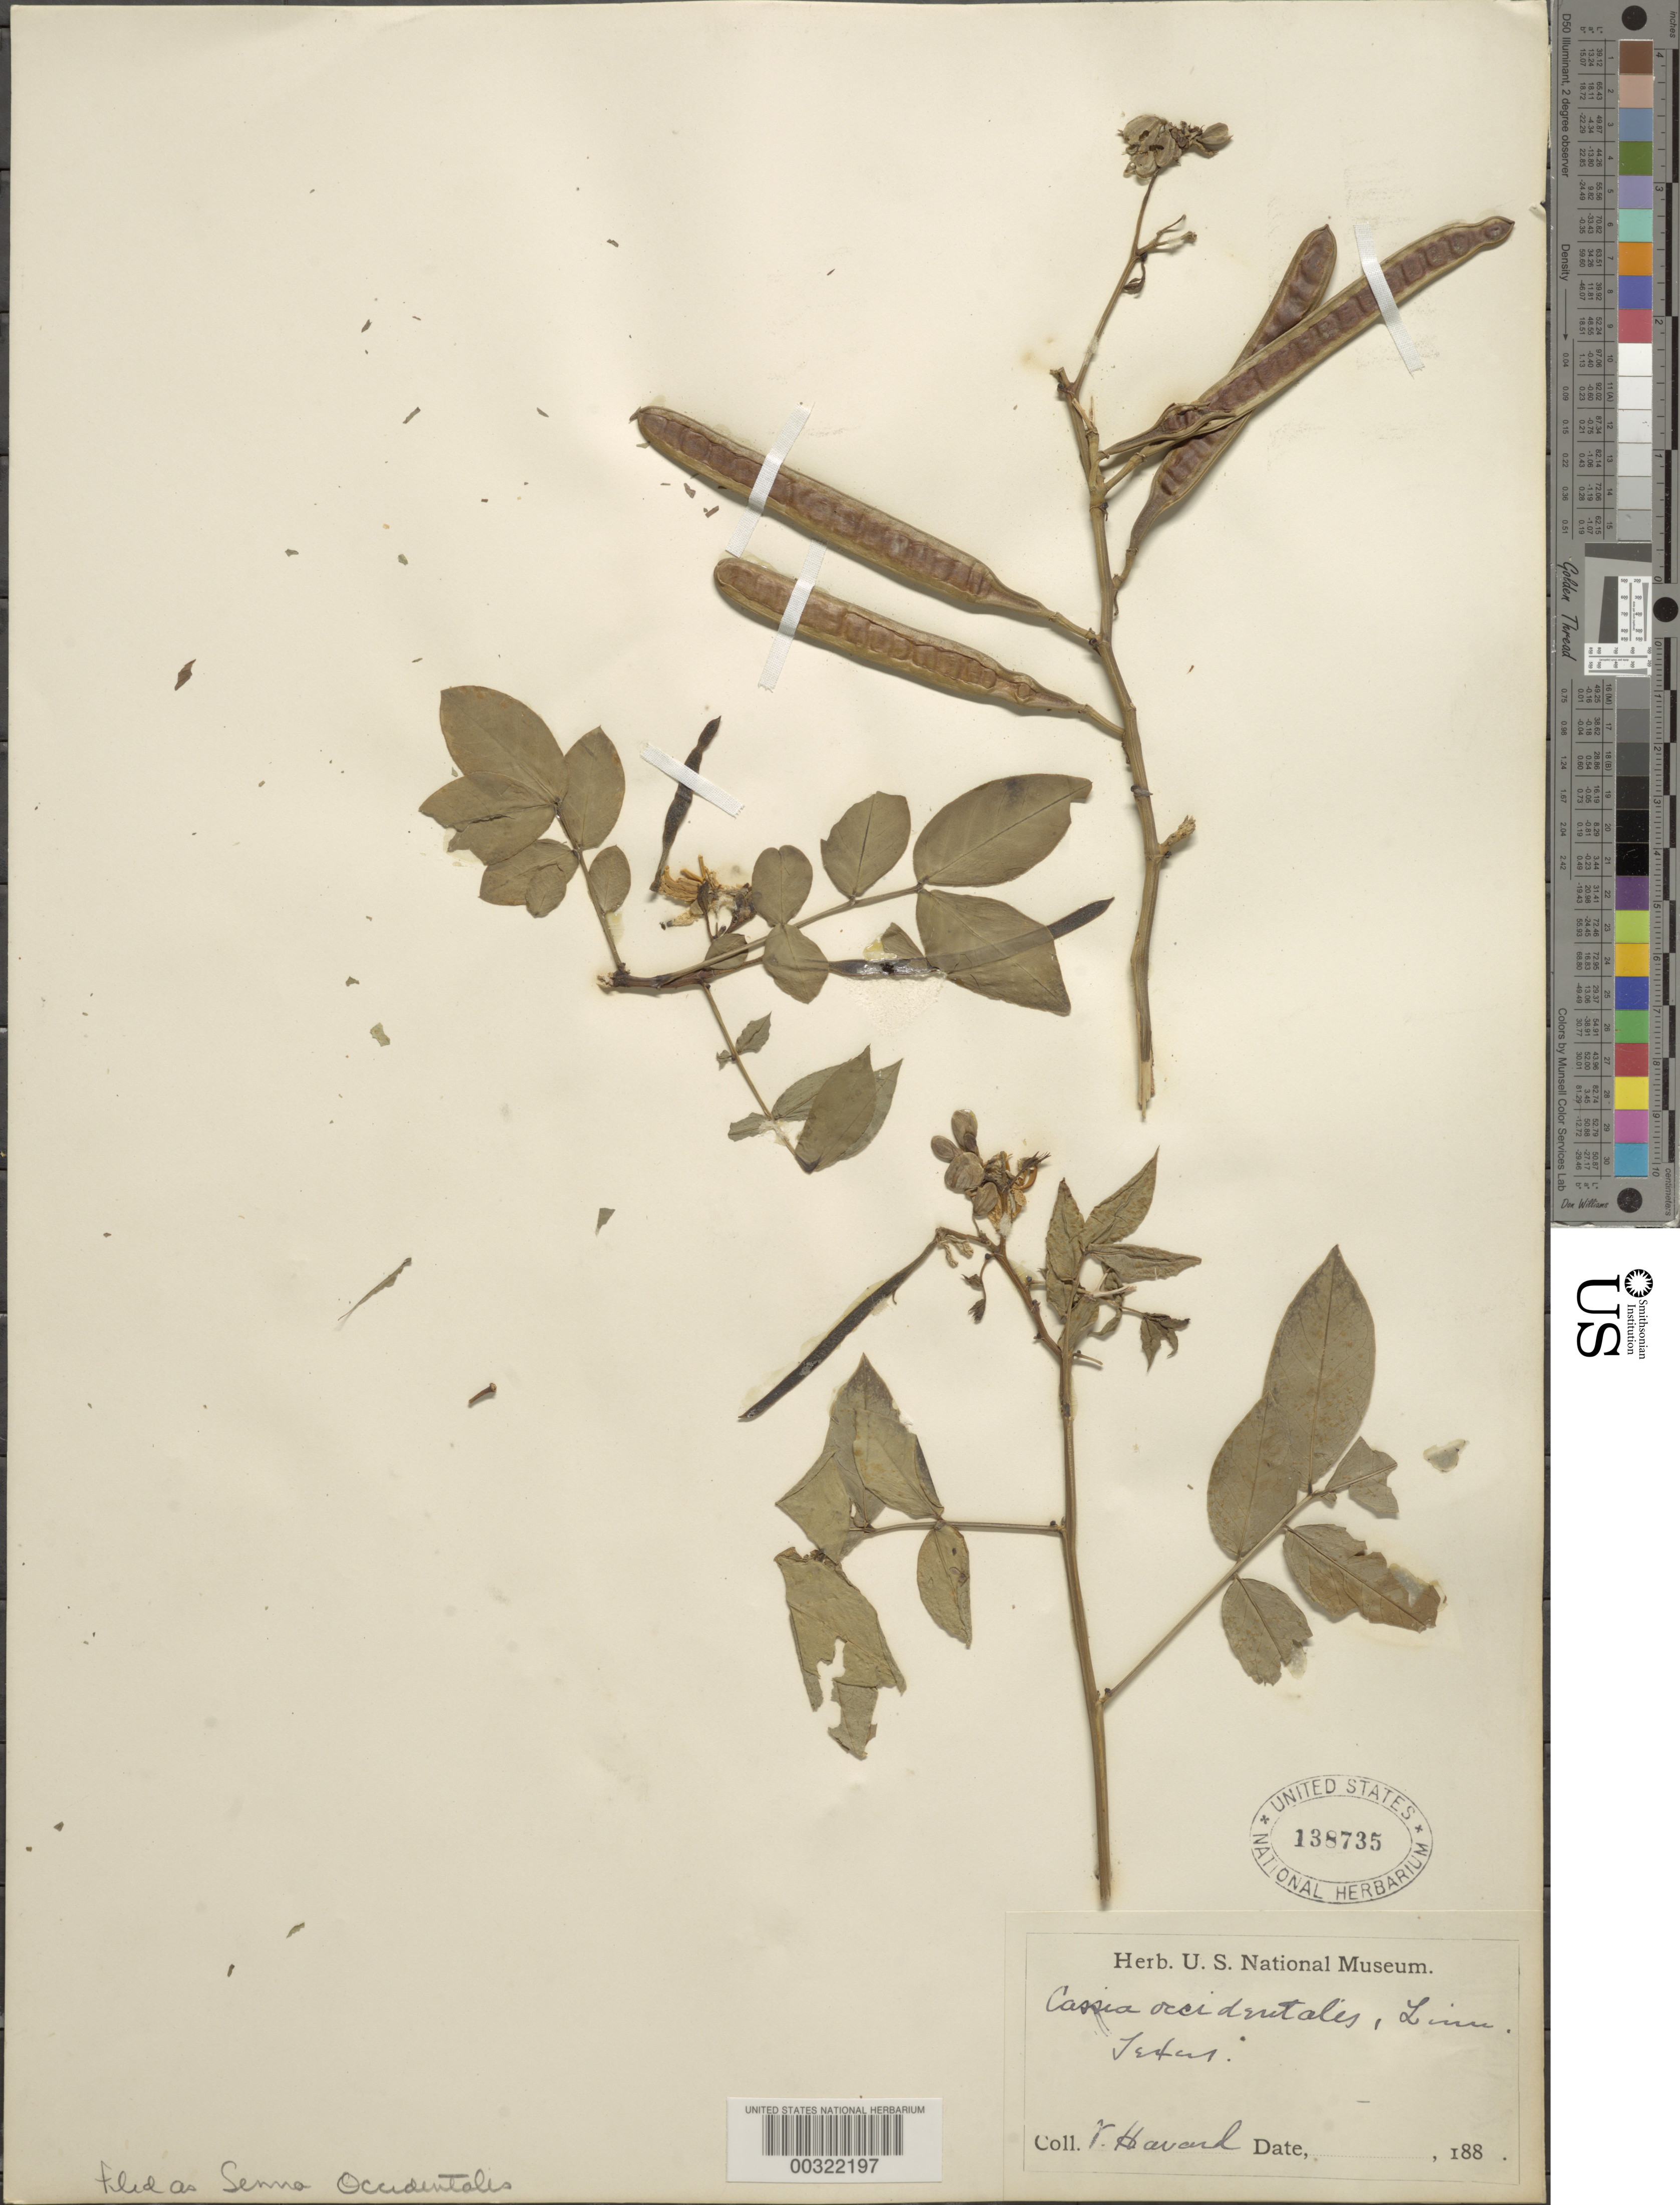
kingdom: Plantae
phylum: Tracheophyta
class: Magnoliopsida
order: Fabales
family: Fabaceae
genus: Senna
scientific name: Senna occidentalis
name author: (L.) Link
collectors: V. Howard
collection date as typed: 188-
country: United States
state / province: Texas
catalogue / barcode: US 138735